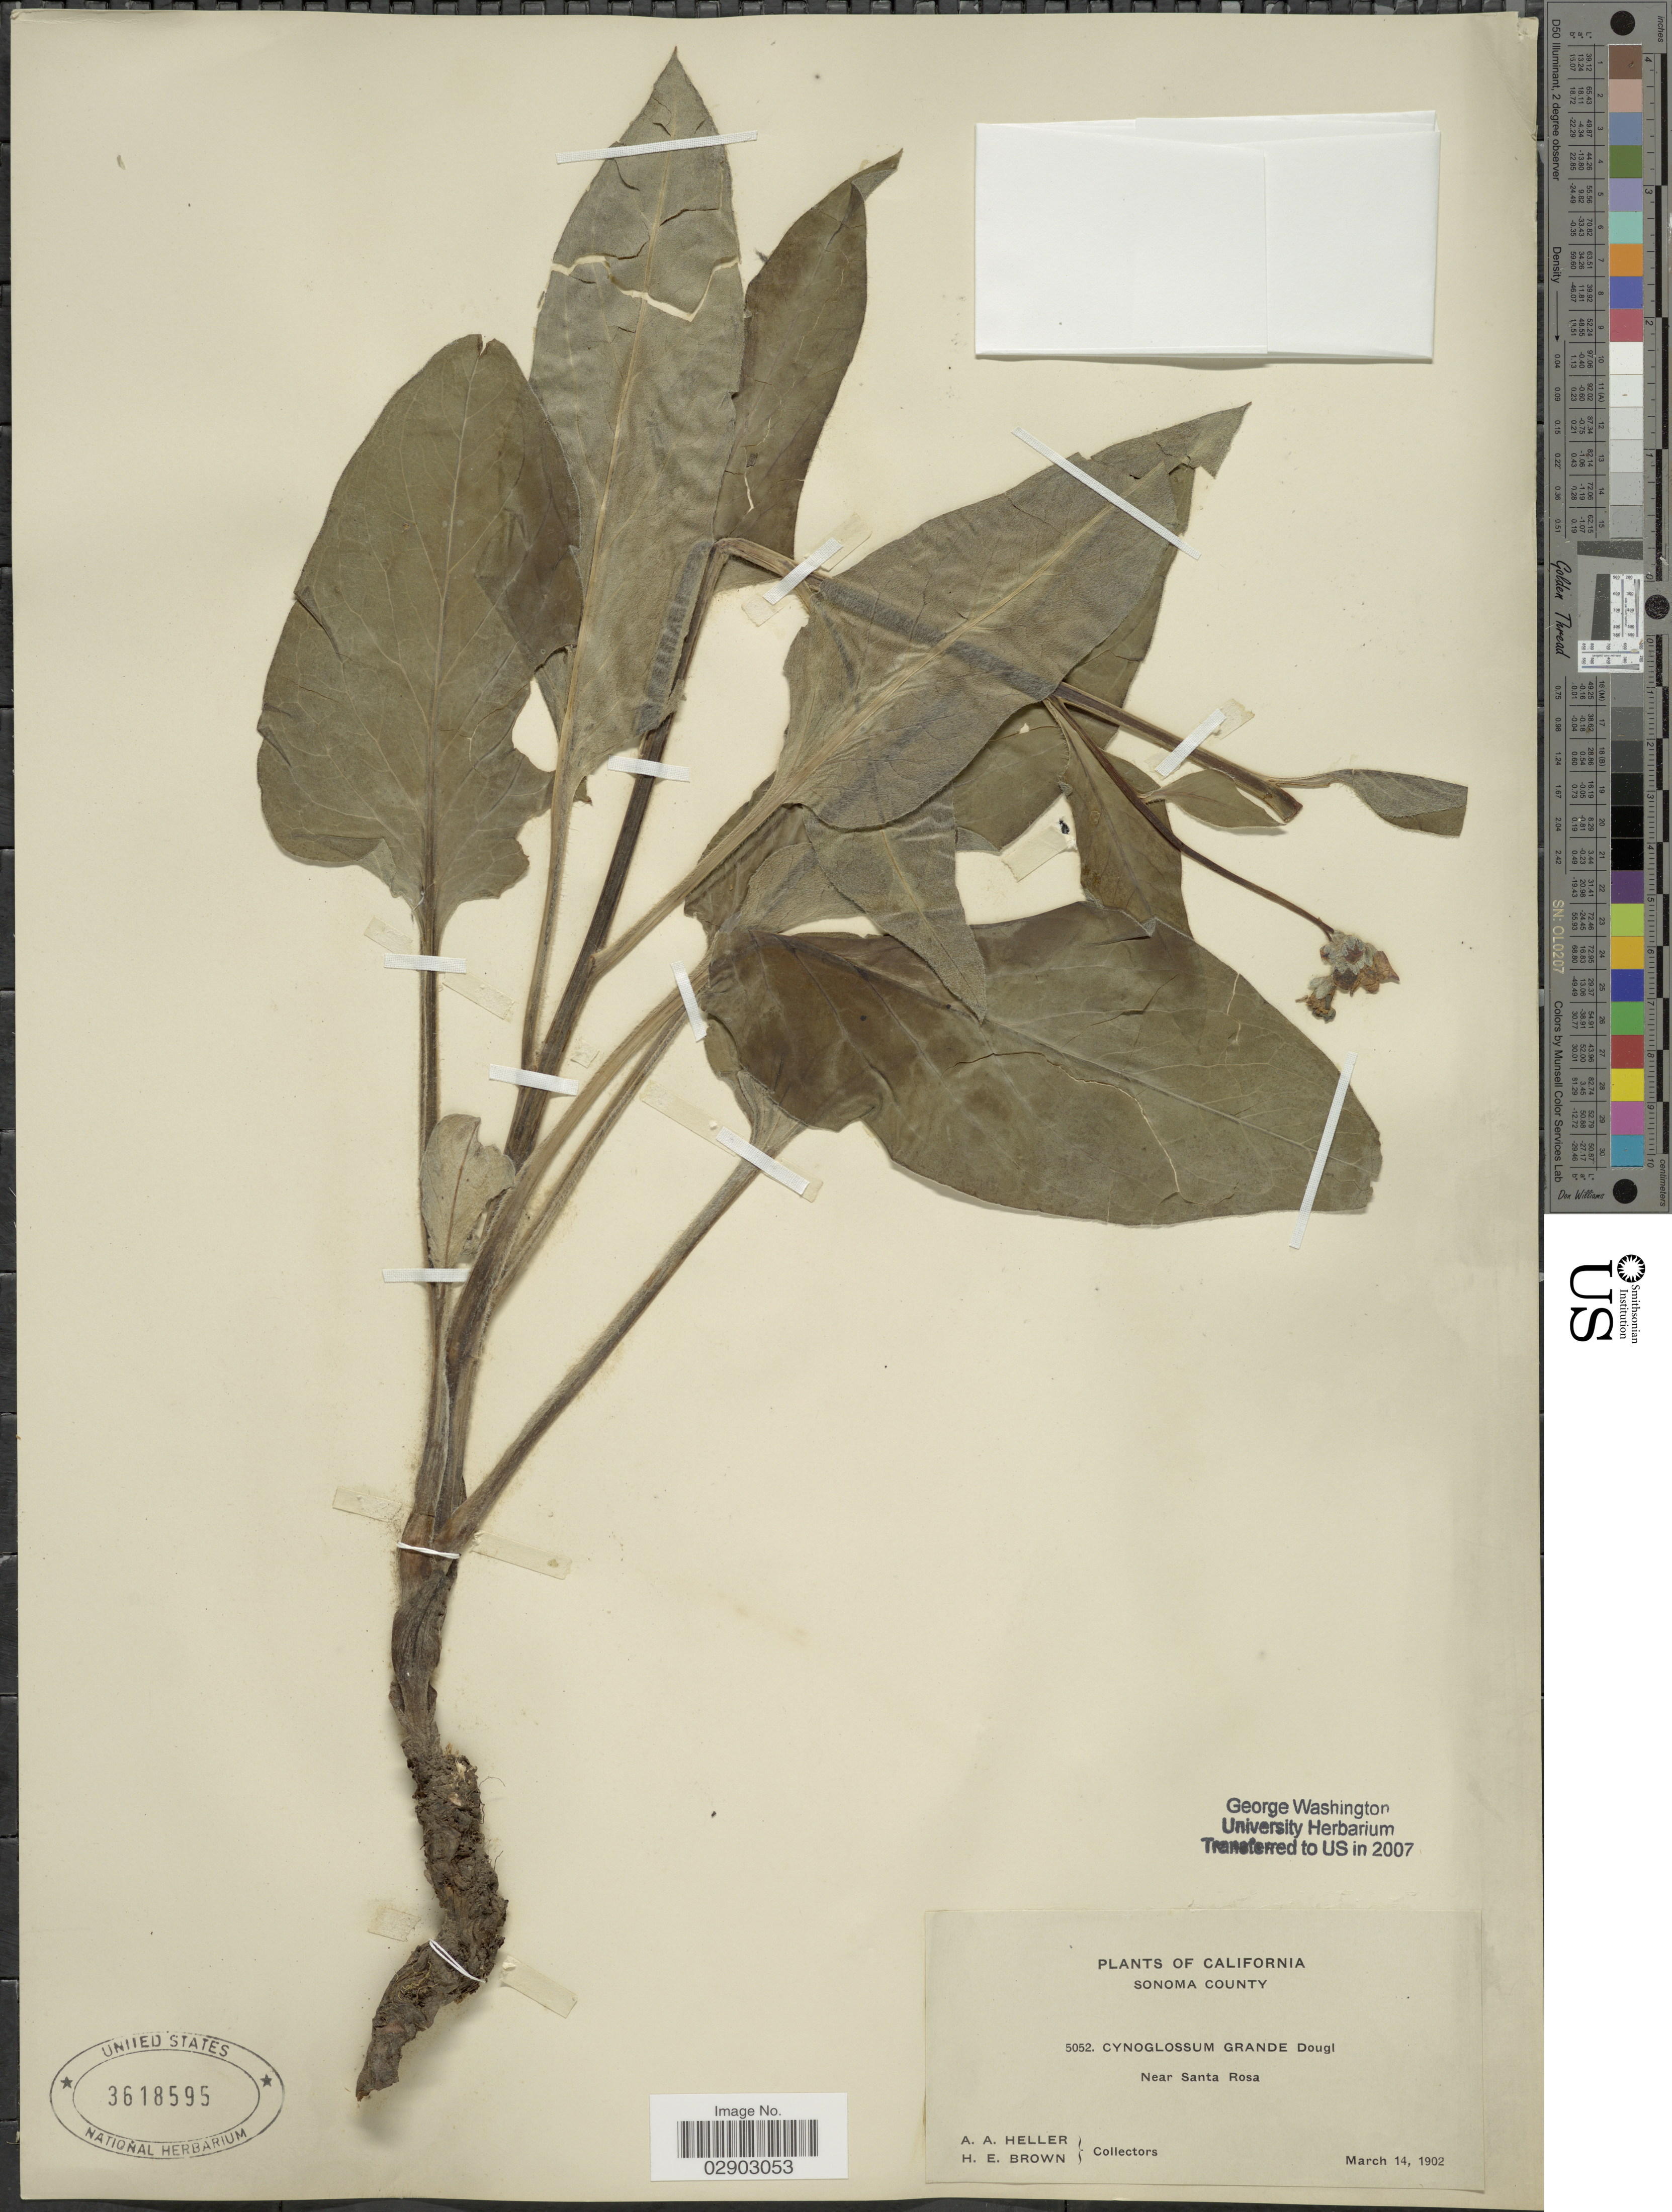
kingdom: Plantae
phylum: Tracheophyta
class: Magnoliopsida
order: Boraginales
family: Boraginaceae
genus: Cynoglossum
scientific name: Cynoglossum grande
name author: Douglas ex Lehm.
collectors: A. A. Heller & H. E. Brown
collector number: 5052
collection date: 1902-03-14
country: United States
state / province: California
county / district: Sonoma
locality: Sonoma County. Near Santa Rosa.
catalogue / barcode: US 3618595